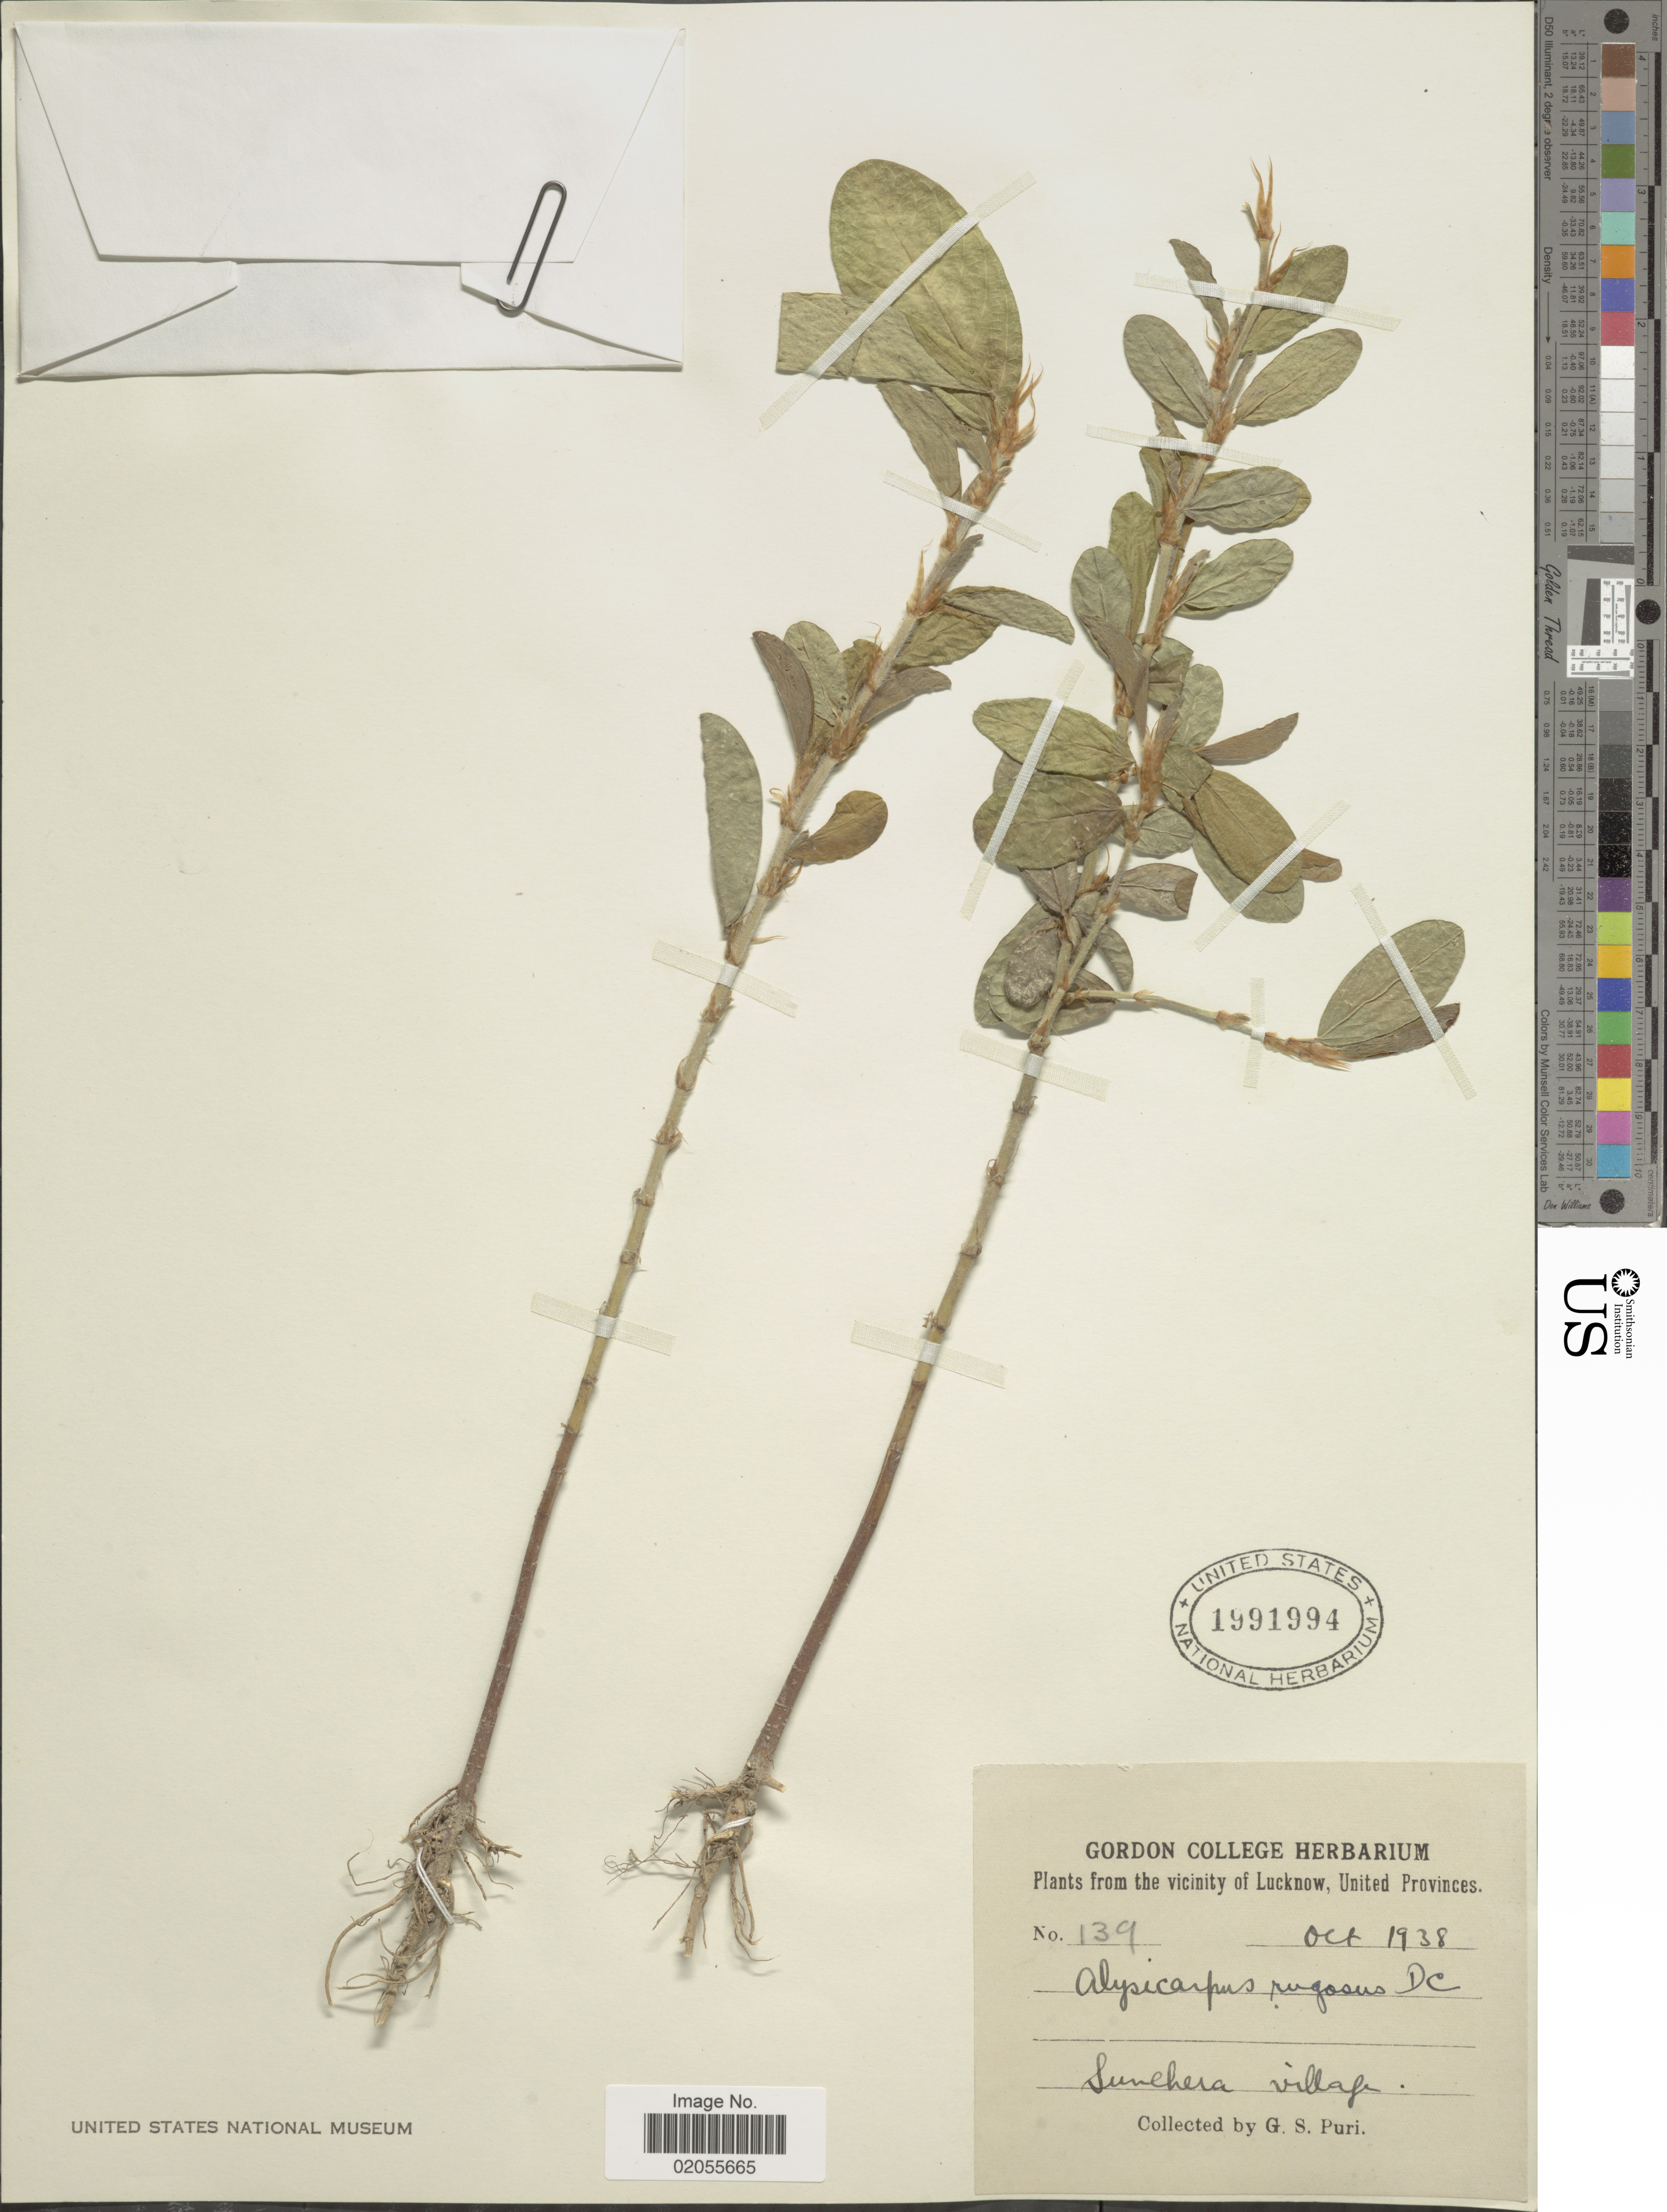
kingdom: Plantae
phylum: Tracheophyta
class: Magnoliopsida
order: Fabales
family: Fabaceae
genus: Alysicarpus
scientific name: Alysicarpus rugosus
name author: (Willd.) DC.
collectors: G. Puri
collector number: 139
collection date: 1938-10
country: India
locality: Sunehera village, Vicinity of Lucknow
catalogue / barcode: US 1991994